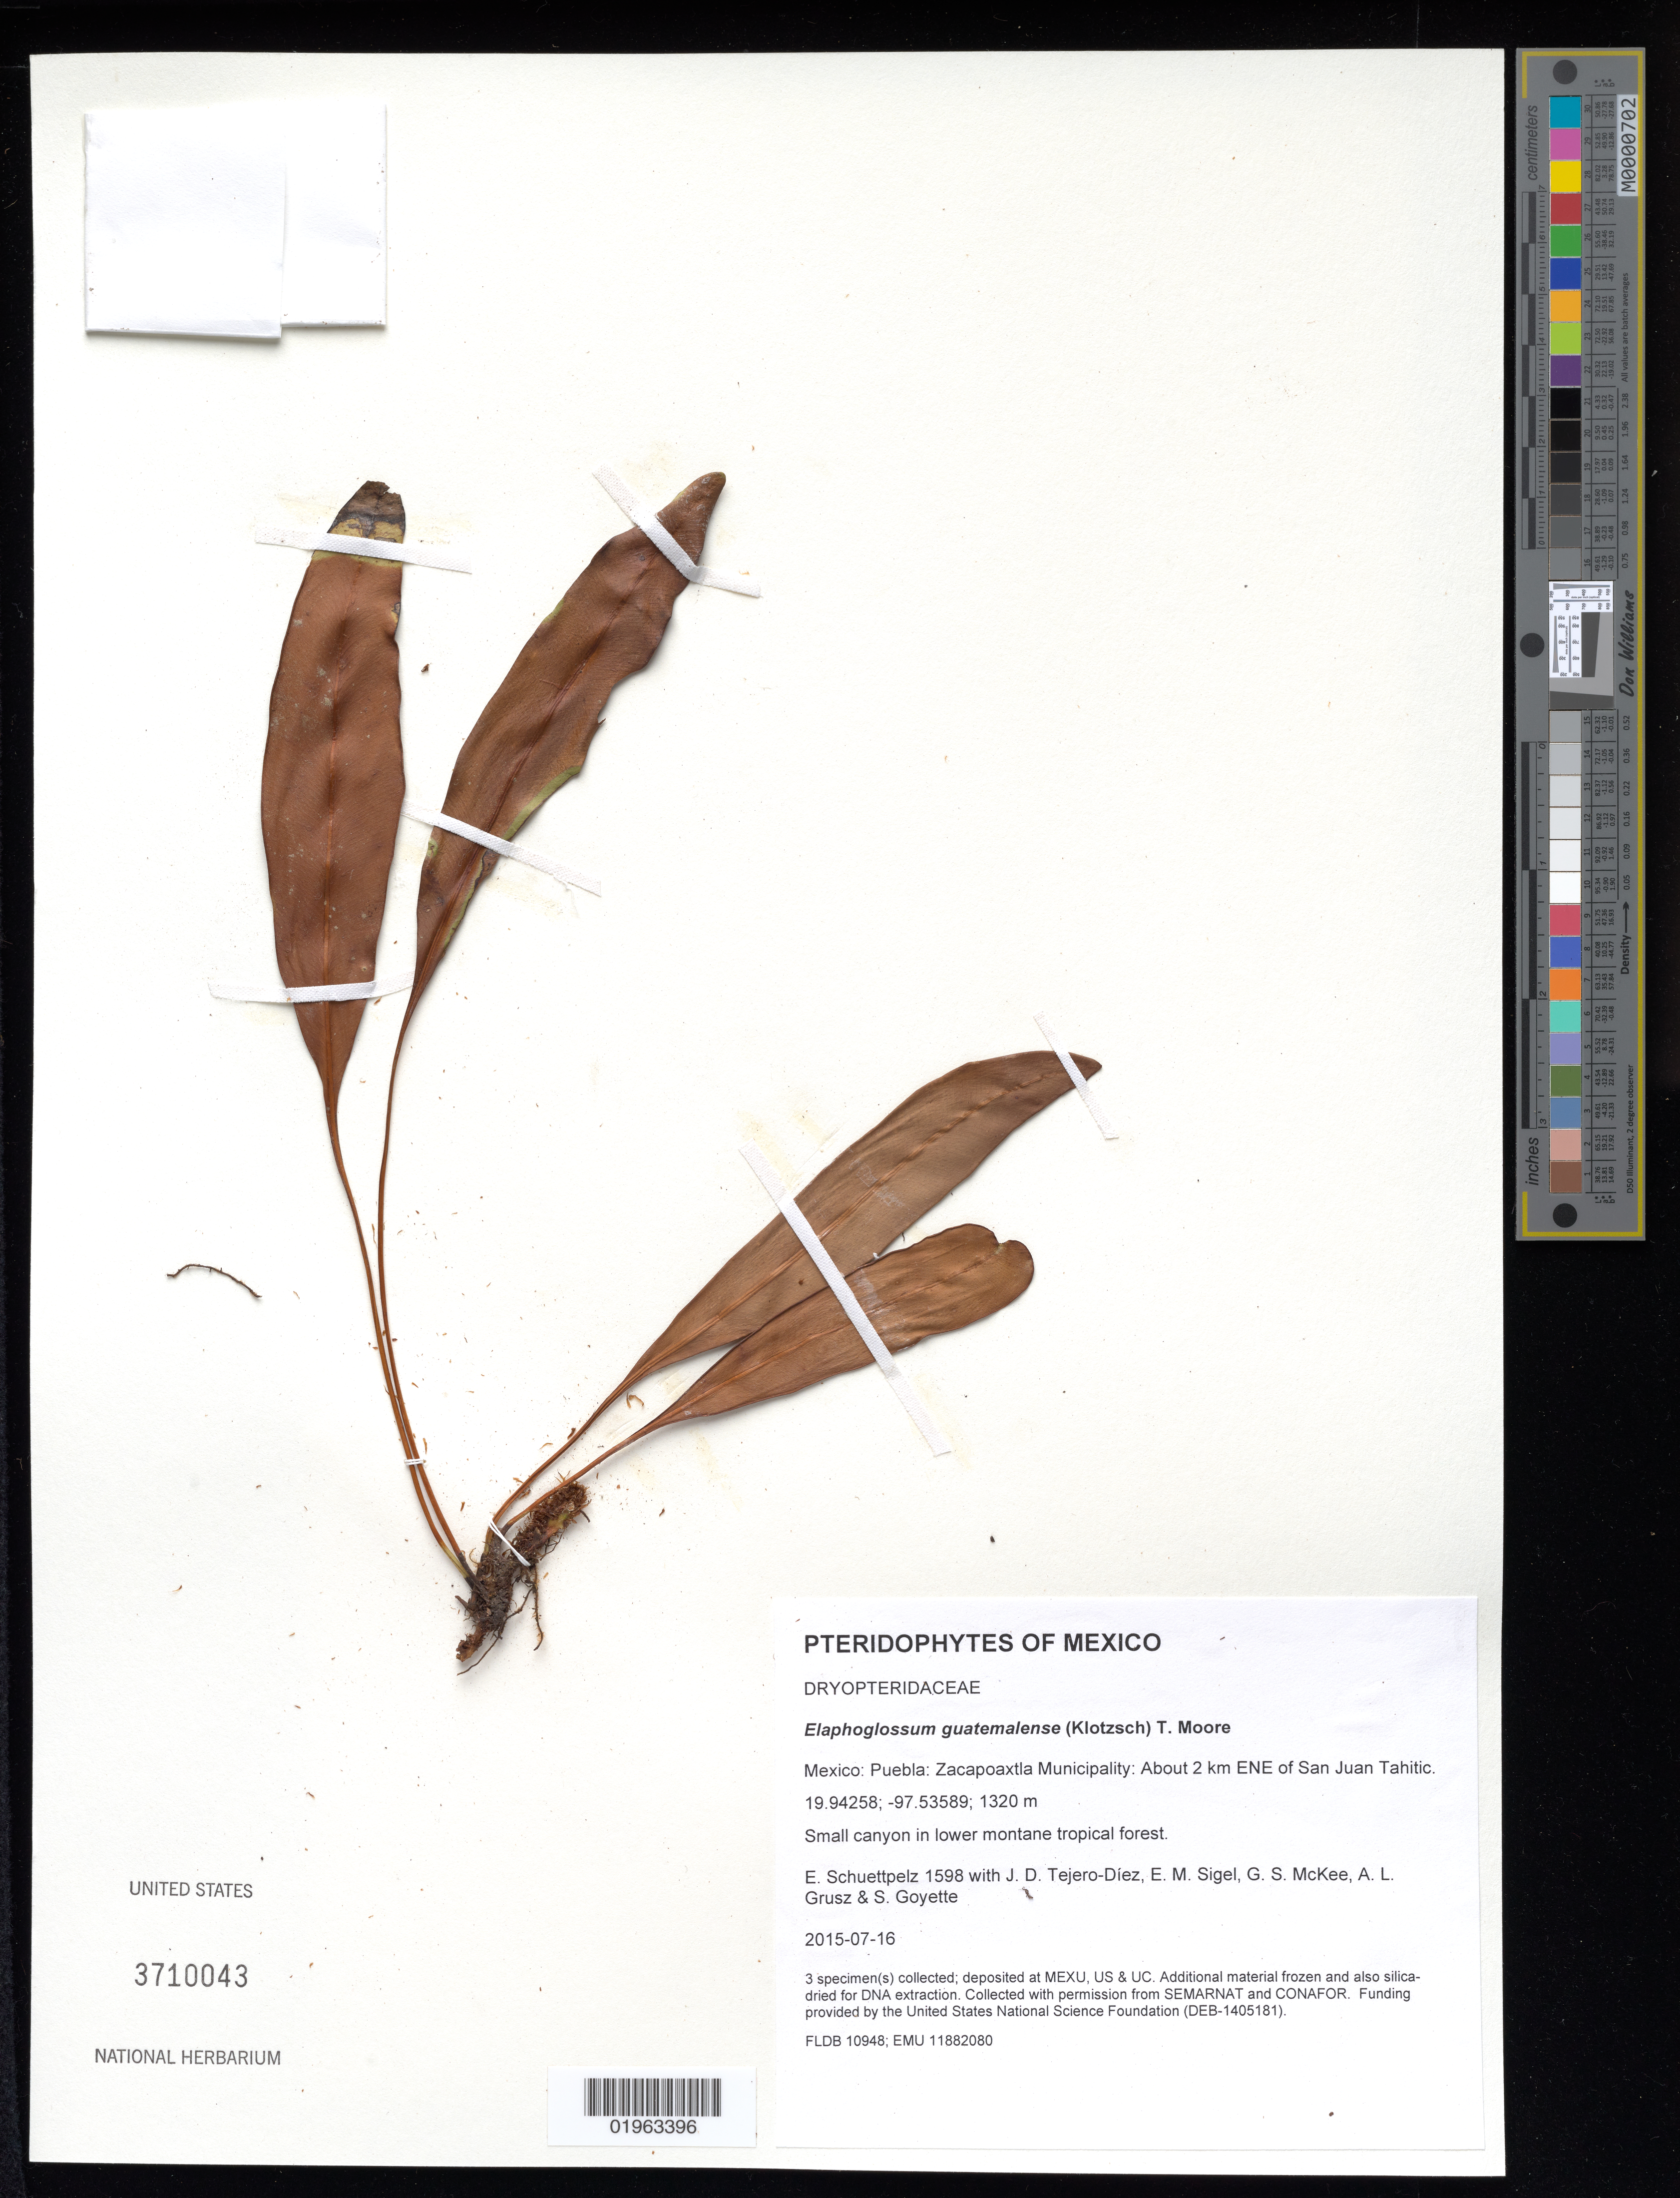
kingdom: Plantae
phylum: Tracheophyta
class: Polypodiopsida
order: Polypodiales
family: Dryopteridaceae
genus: Elaphoglossum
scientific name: Elaphoglossum guatemalense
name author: (Klotzsch) T. Moore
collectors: E. Schuettpelz, D. Tejero-Díez, E. M. Sigel, G. S. McKee & A. Grusz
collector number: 1598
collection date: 2015-07-16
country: Mexico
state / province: Puebla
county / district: Zacapoaxtla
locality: About 2 km ENE of San Juan Tahitic.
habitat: Small canyon in lower montane tropical forest.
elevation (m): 1320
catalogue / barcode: US 3710043